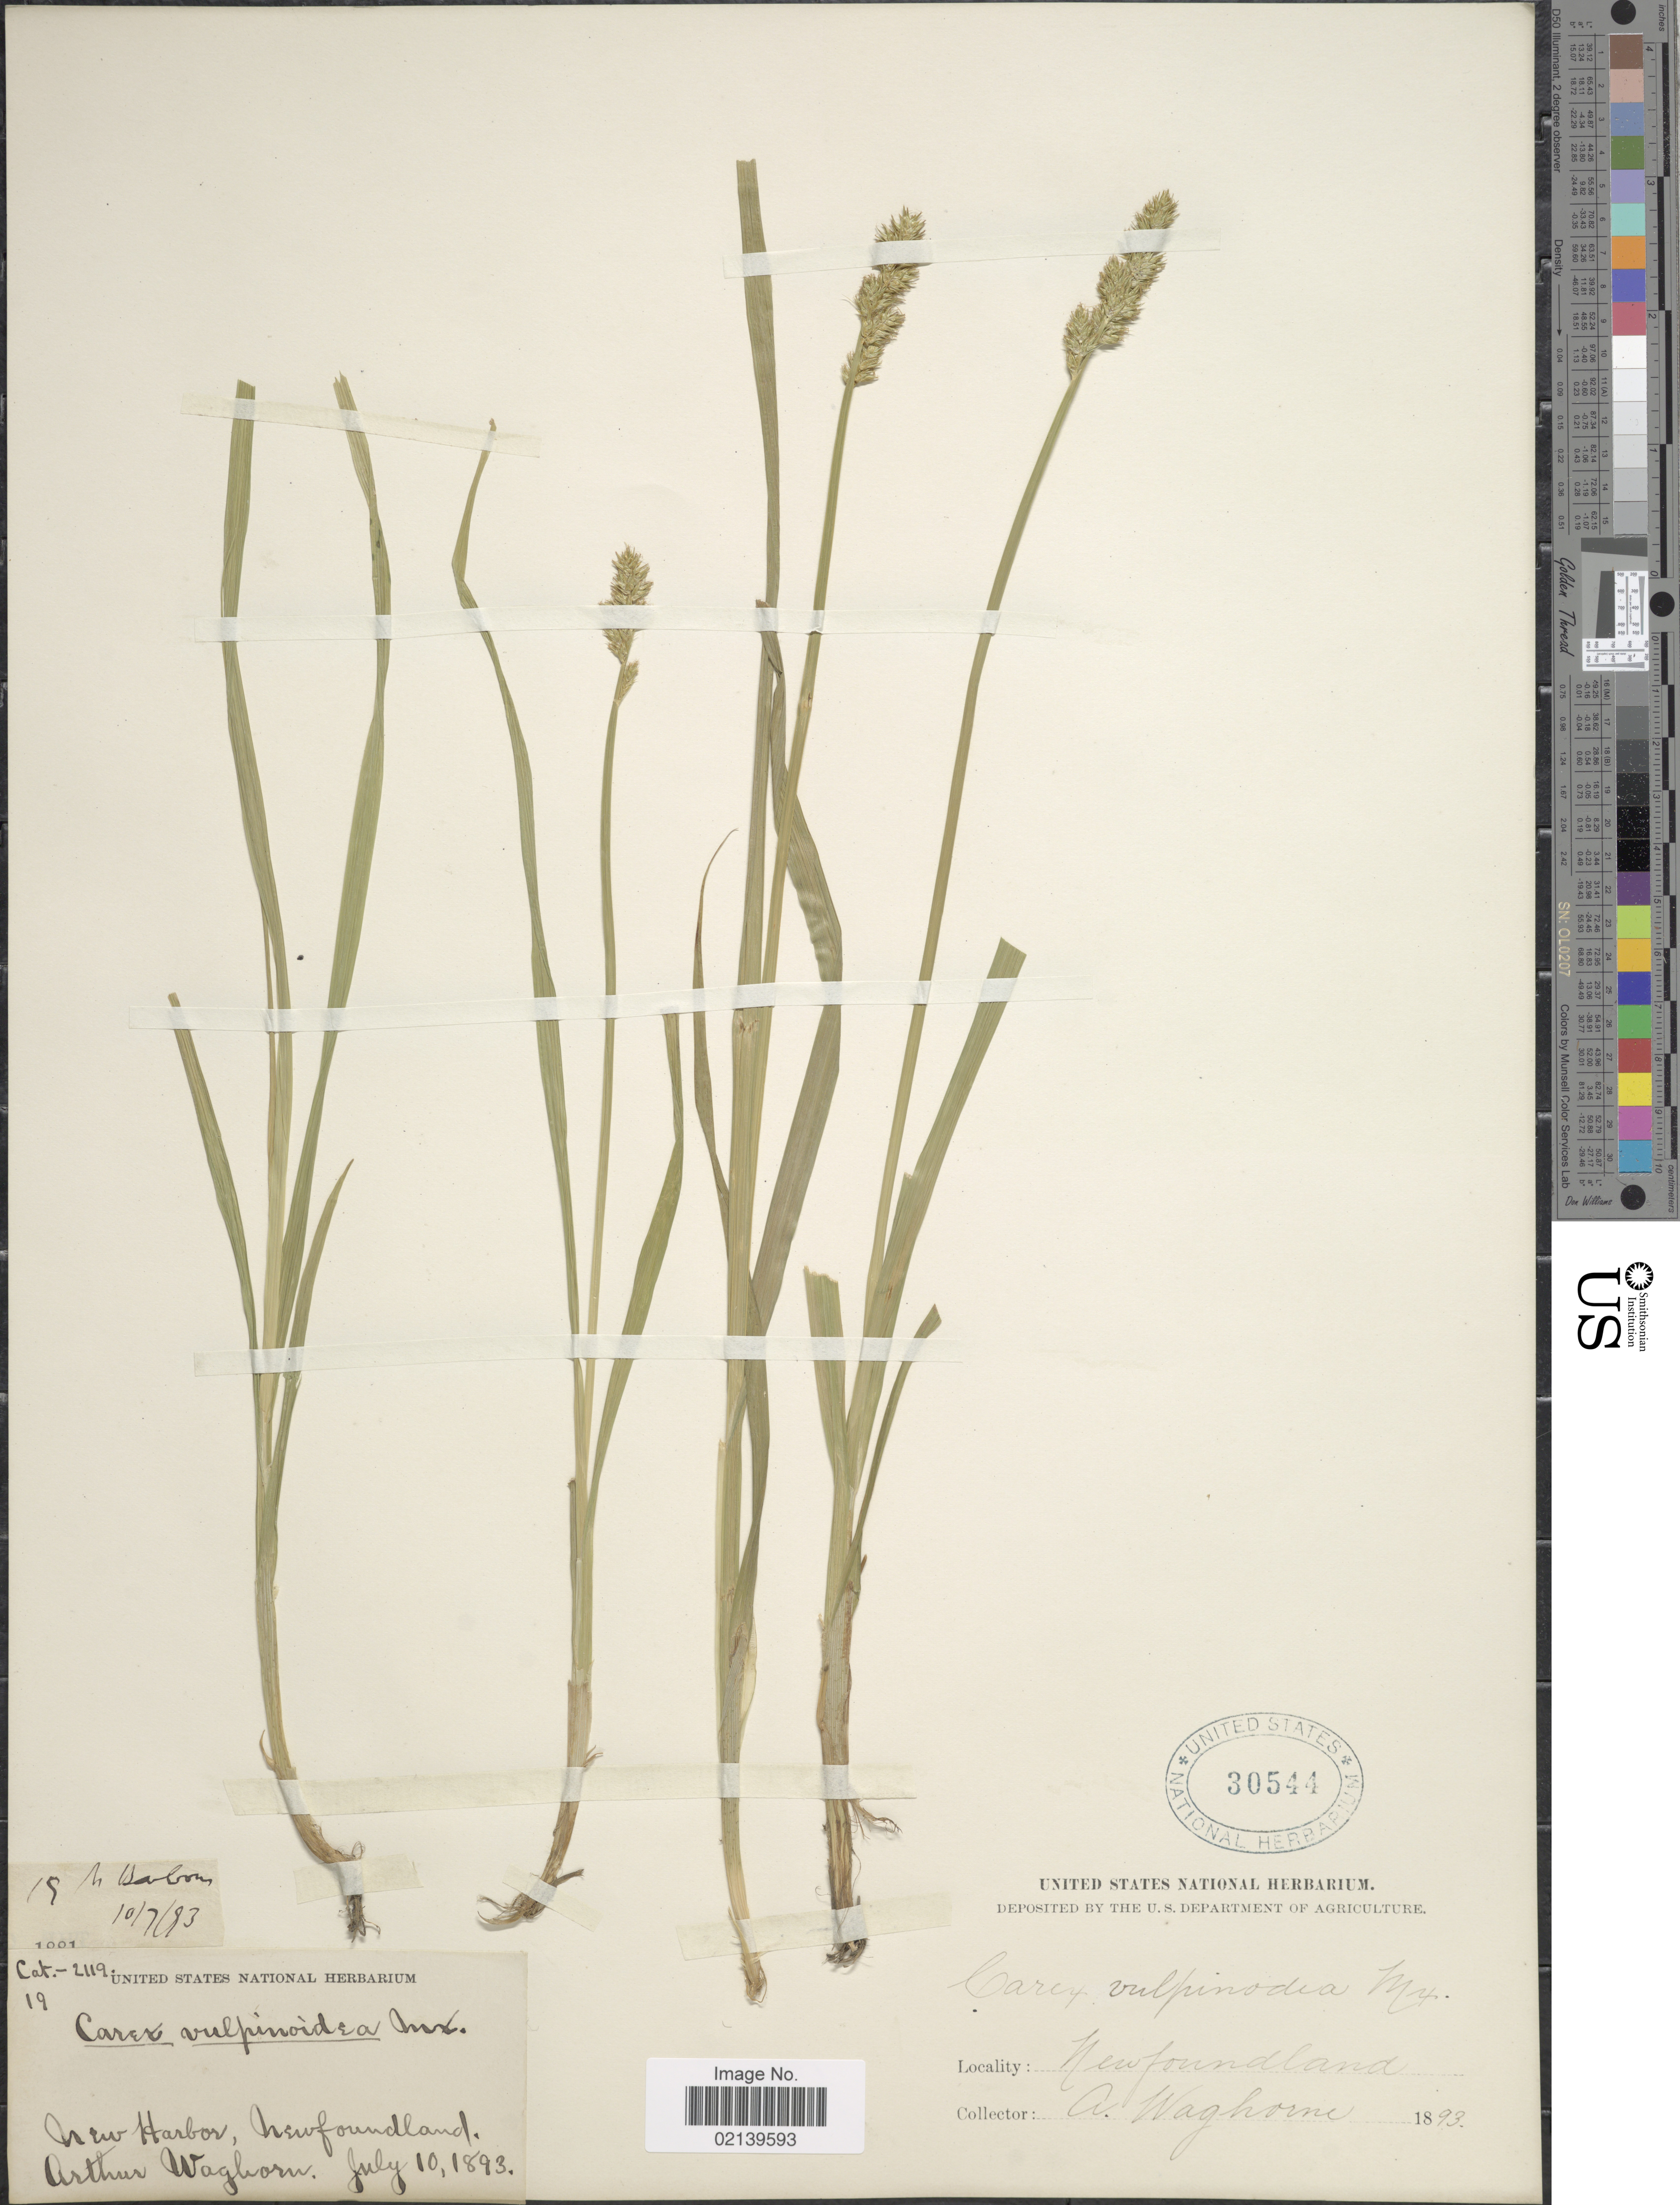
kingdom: Plantae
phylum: Tracheophyta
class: Liliopsida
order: Poales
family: Cyperaceae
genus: Carex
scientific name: Carex vulpinoidea Michx.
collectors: A. Waghorne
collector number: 19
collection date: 1893-07-10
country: Canada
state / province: Newfoundland and Labrador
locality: New Harbor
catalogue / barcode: US 30544